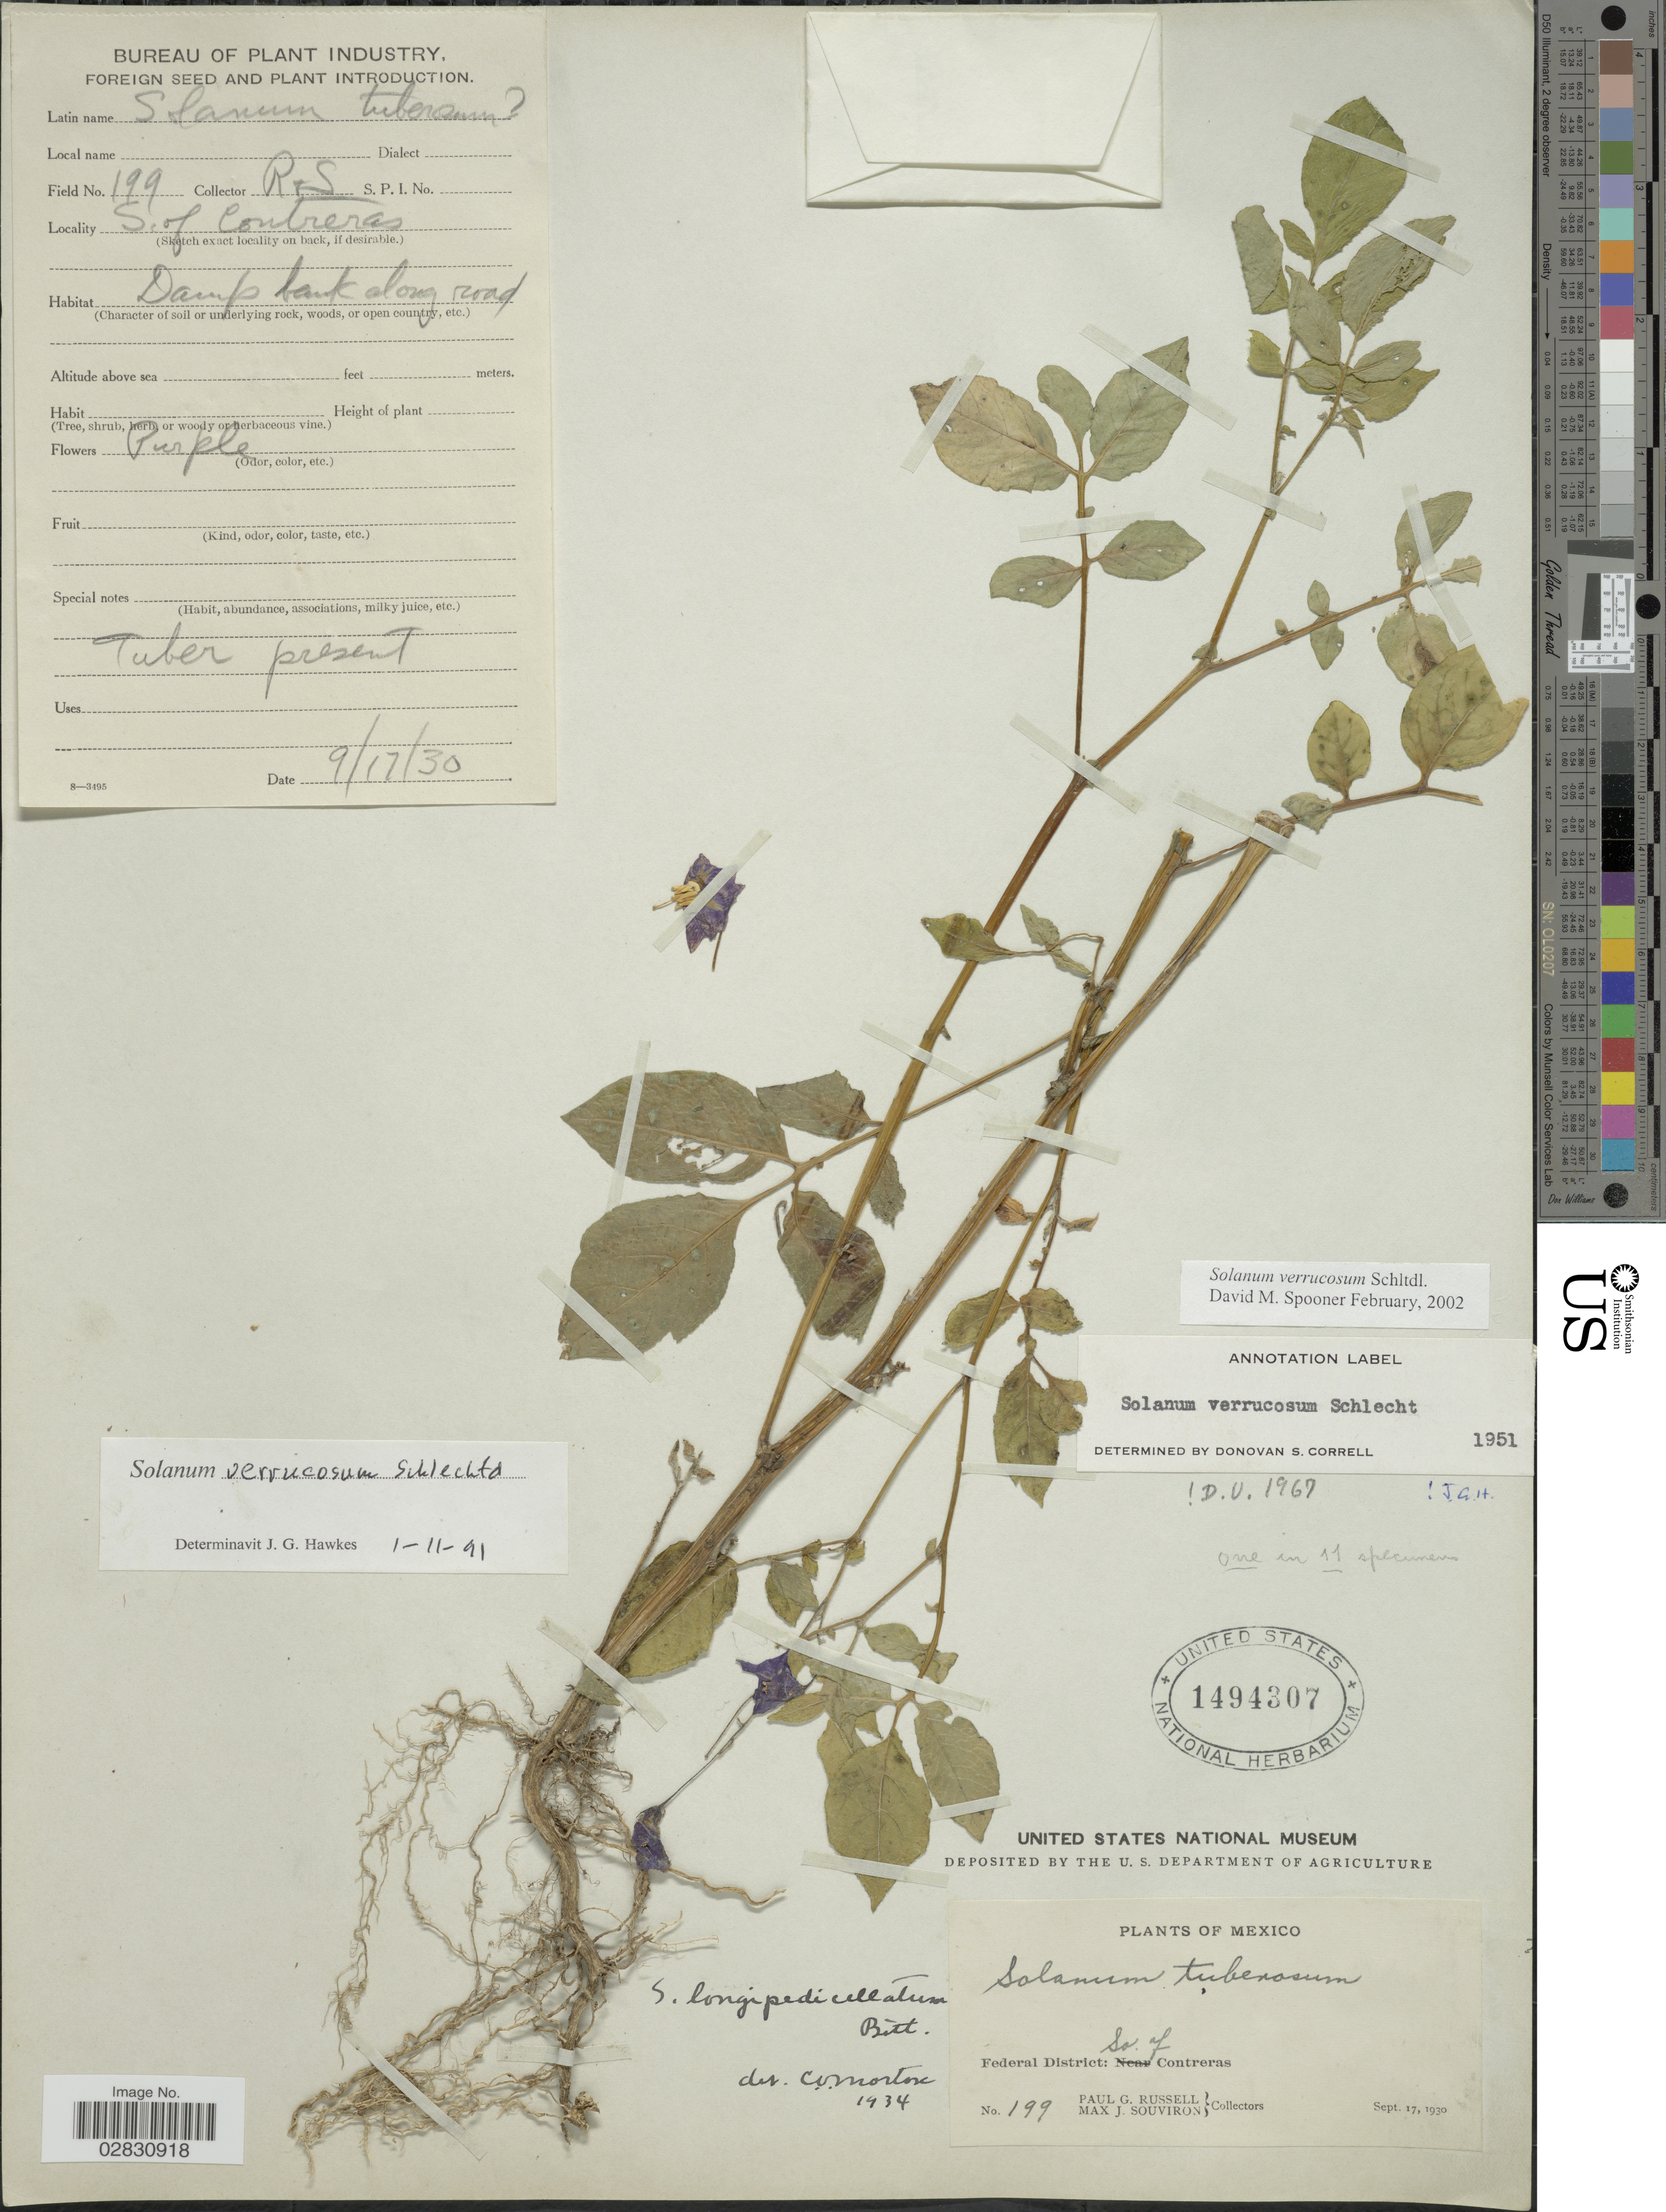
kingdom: Plantae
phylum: Tracheophyta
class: Magnoliopsida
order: Solanales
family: Solanaceae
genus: Solanum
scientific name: Solanum verrucosum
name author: Schltdl.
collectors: P. G. Russell & M. J. Souviron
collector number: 199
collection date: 1930-09-17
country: Mexico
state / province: Distrito Federal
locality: Federal District: So of Contreras.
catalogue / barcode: US 1494307